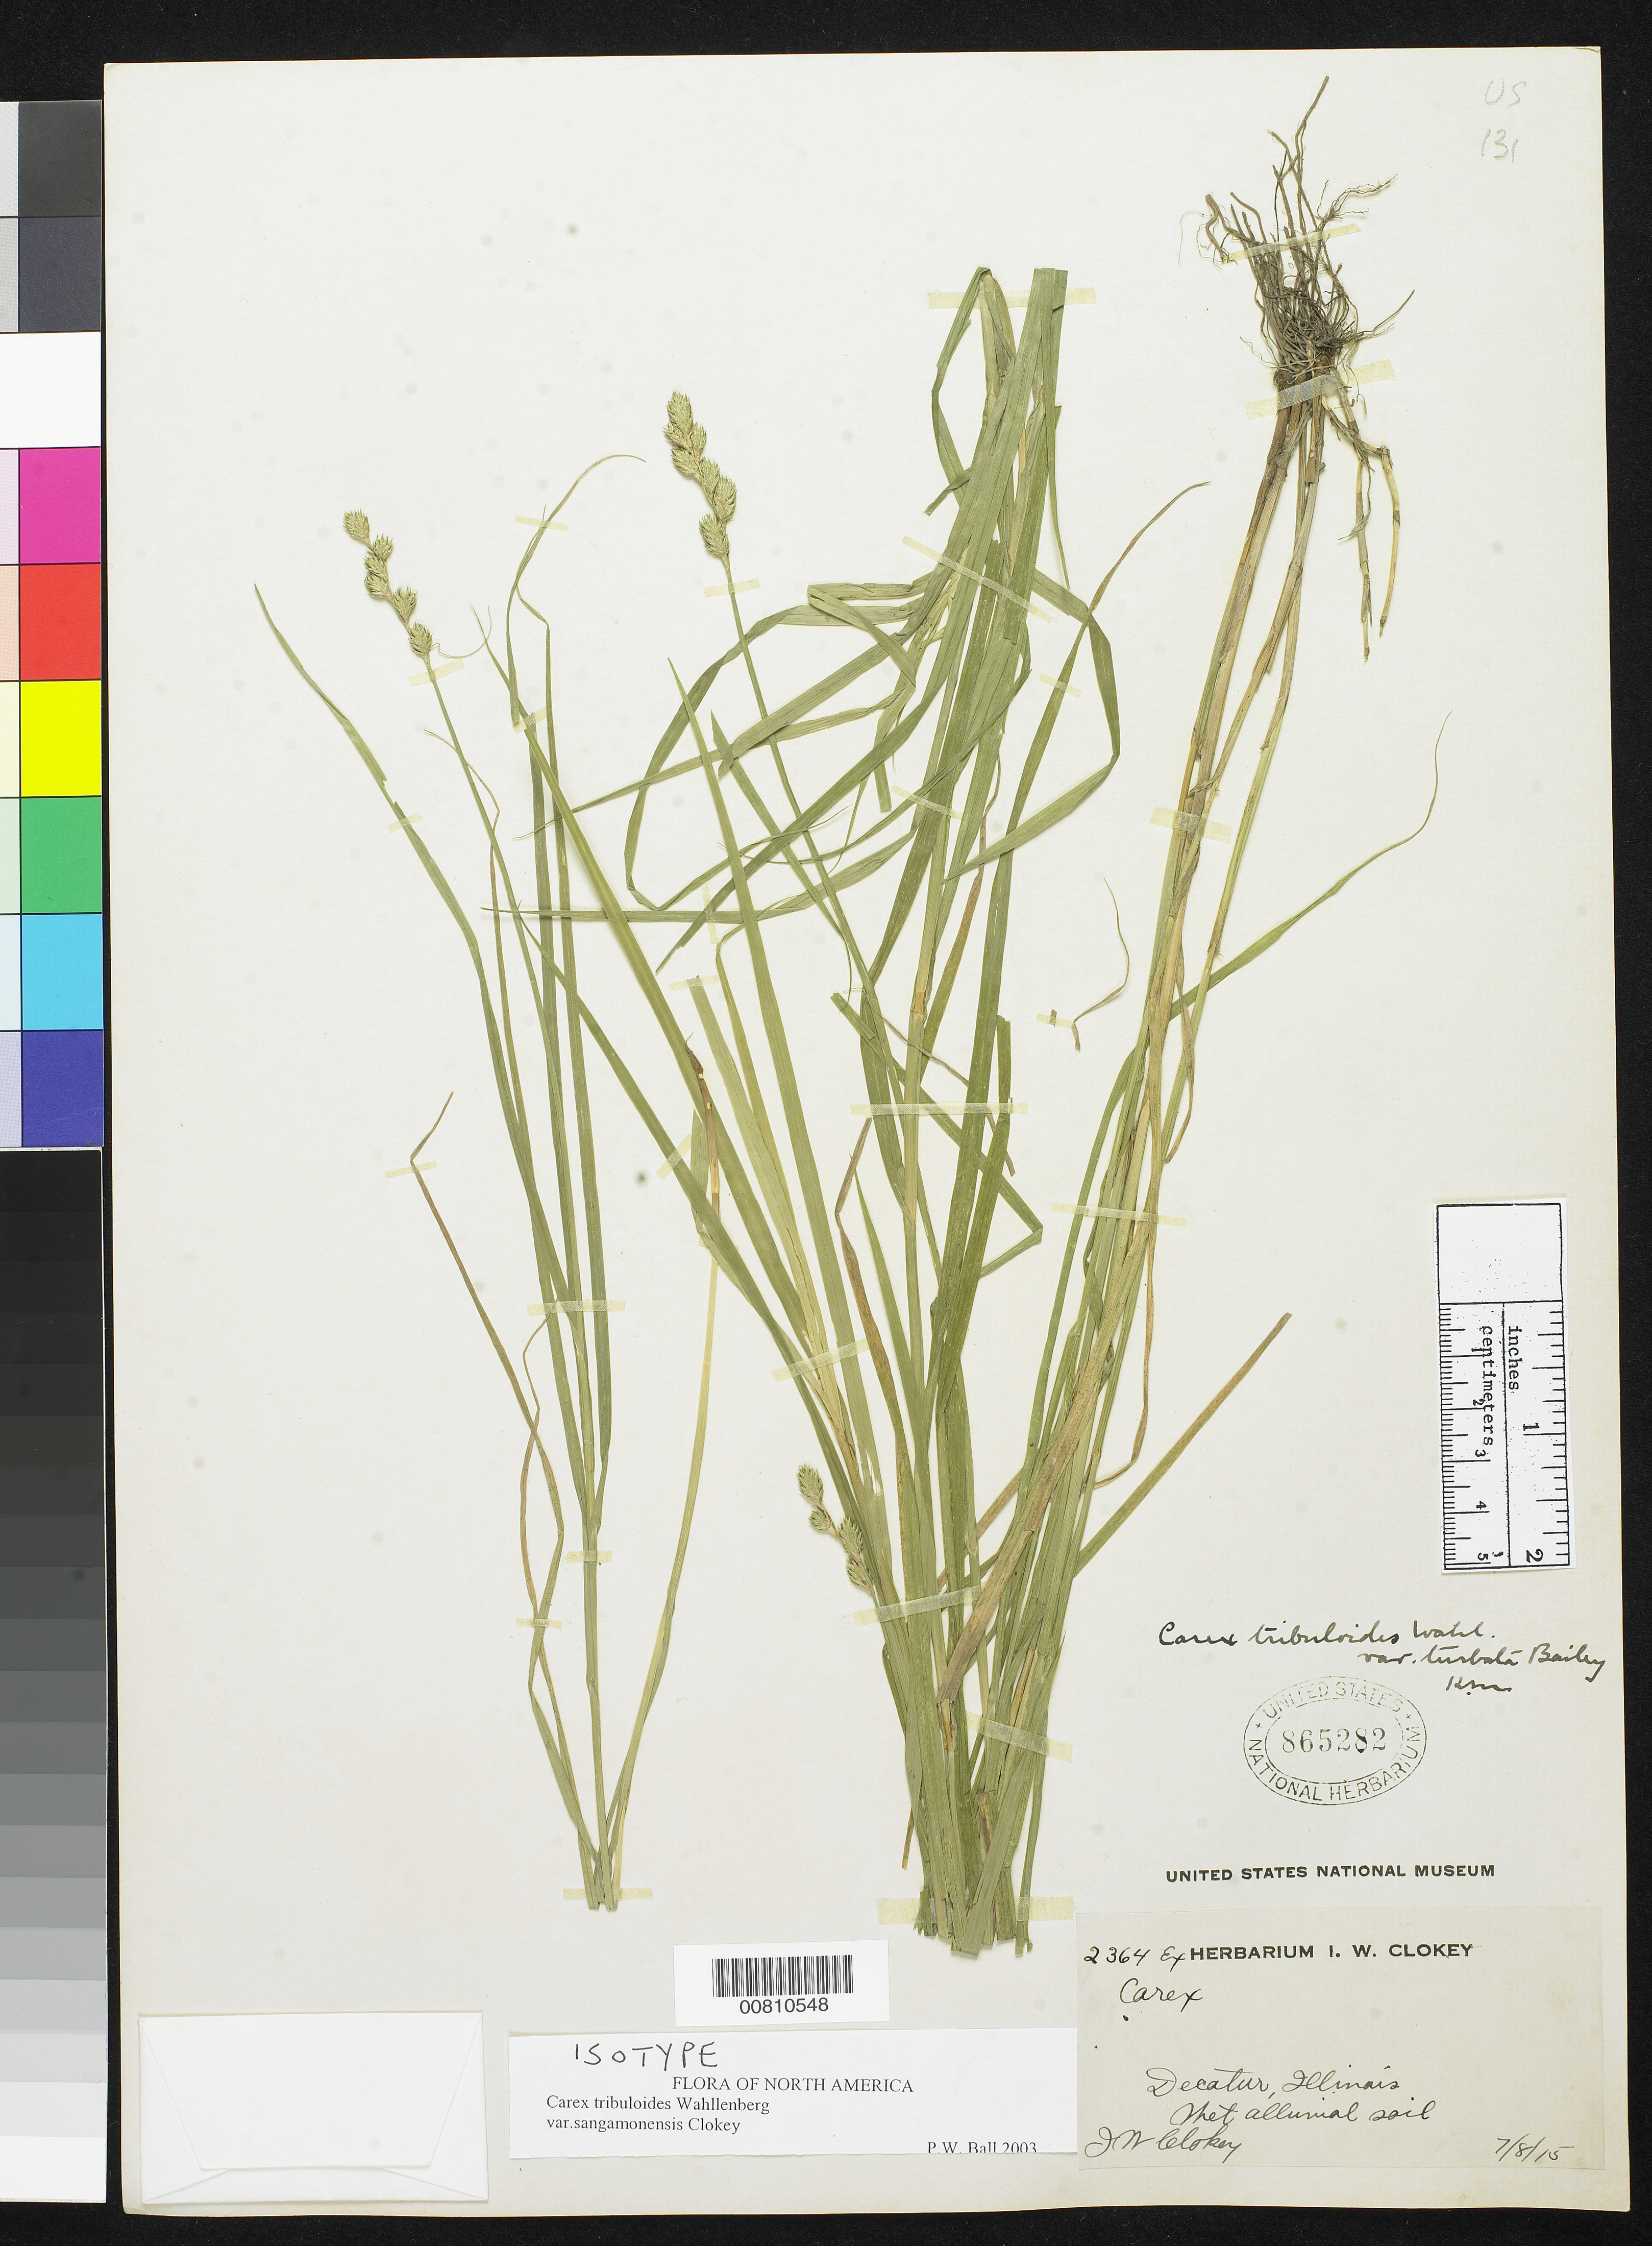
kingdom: Plantae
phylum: Tracheophyta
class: Liliopsida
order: Poales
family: Cyperaceae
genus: Carex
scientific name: Carex tribuloides var. sangamonensis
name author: Clokey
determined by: Ball, P. W.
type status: Isotype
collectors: I. W. Clokey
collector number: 2364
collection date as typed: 08 Jul 1915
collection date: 1915-07-08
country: United States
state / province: Illinois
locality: Decatur, Illinois.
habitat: Wet alluvial soil.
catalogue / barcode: US 865282